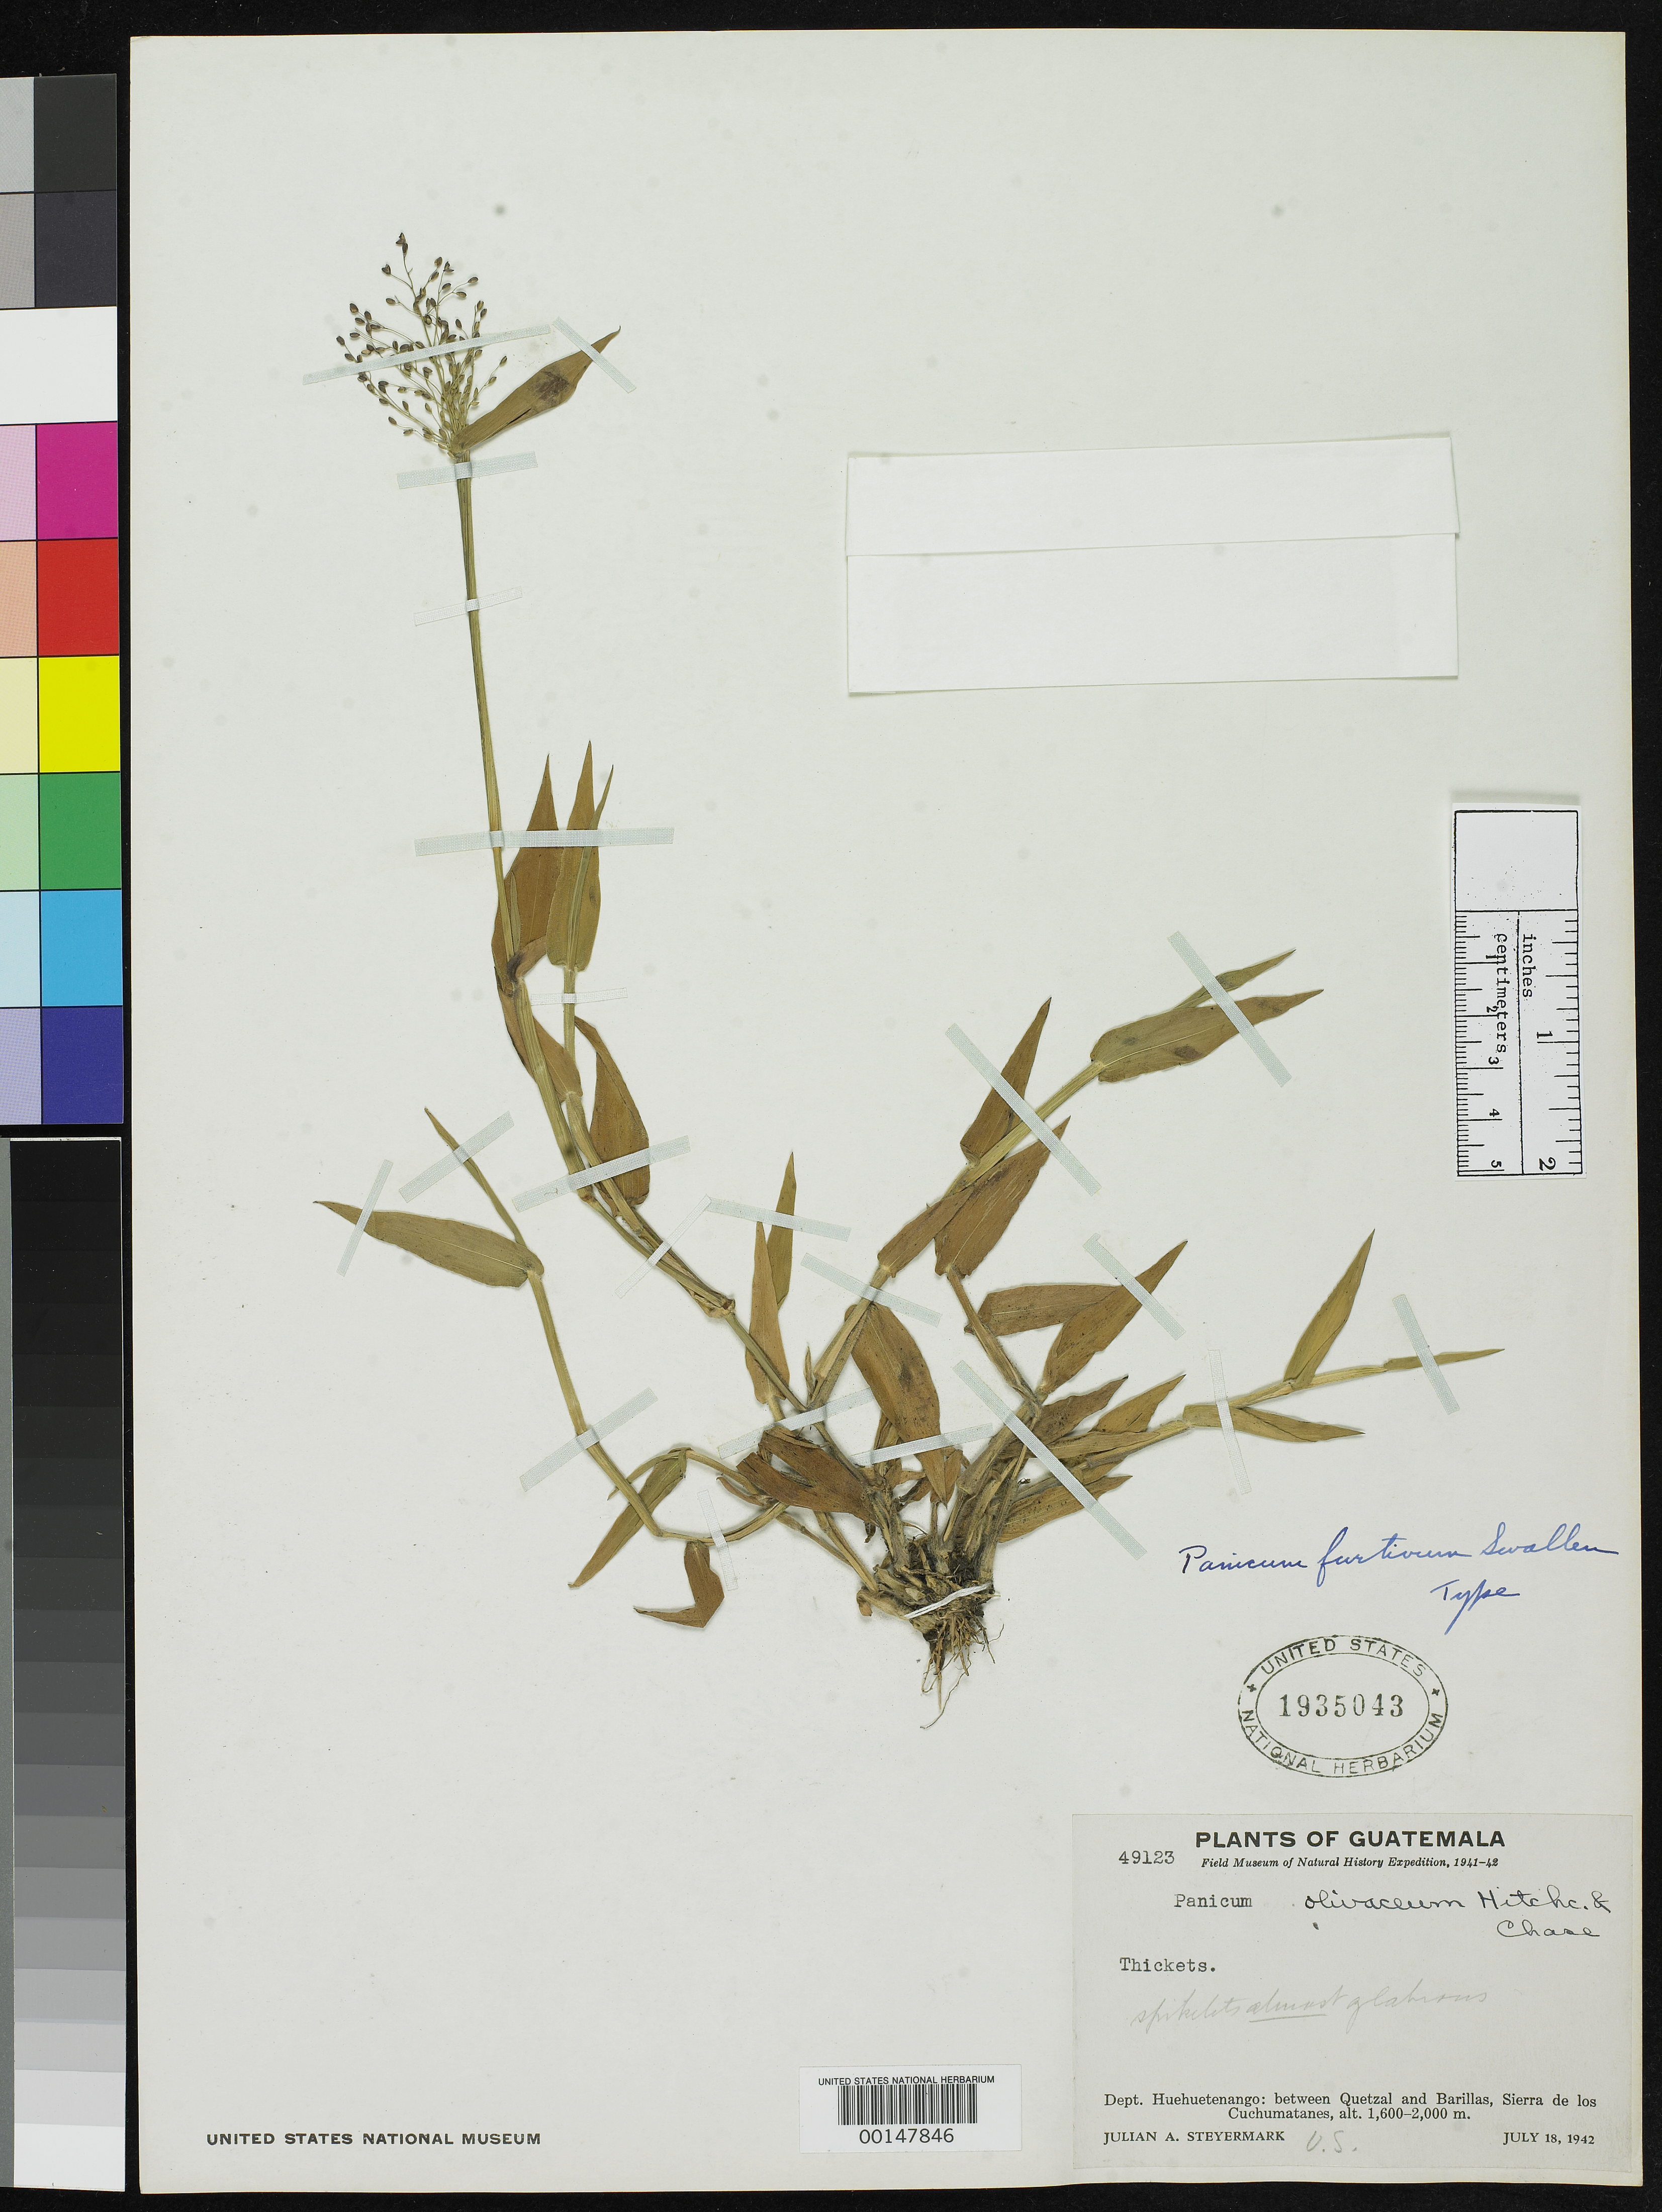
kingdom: Plantae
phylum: Tracheophyta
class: Liliopsida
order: Poales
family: Poaceae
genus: Panicum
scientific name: Panicum furtivum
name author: Swallen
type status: Holotype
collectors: J. Steyermark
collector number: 49123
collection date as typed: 18 Jul 1942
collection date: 1942-07-18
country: Guatemala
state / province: Huehuetenango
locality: Between Quetzal and Barillas, Sierra de las Cuchumatanes.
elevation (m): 1600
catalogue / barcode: US 1935043